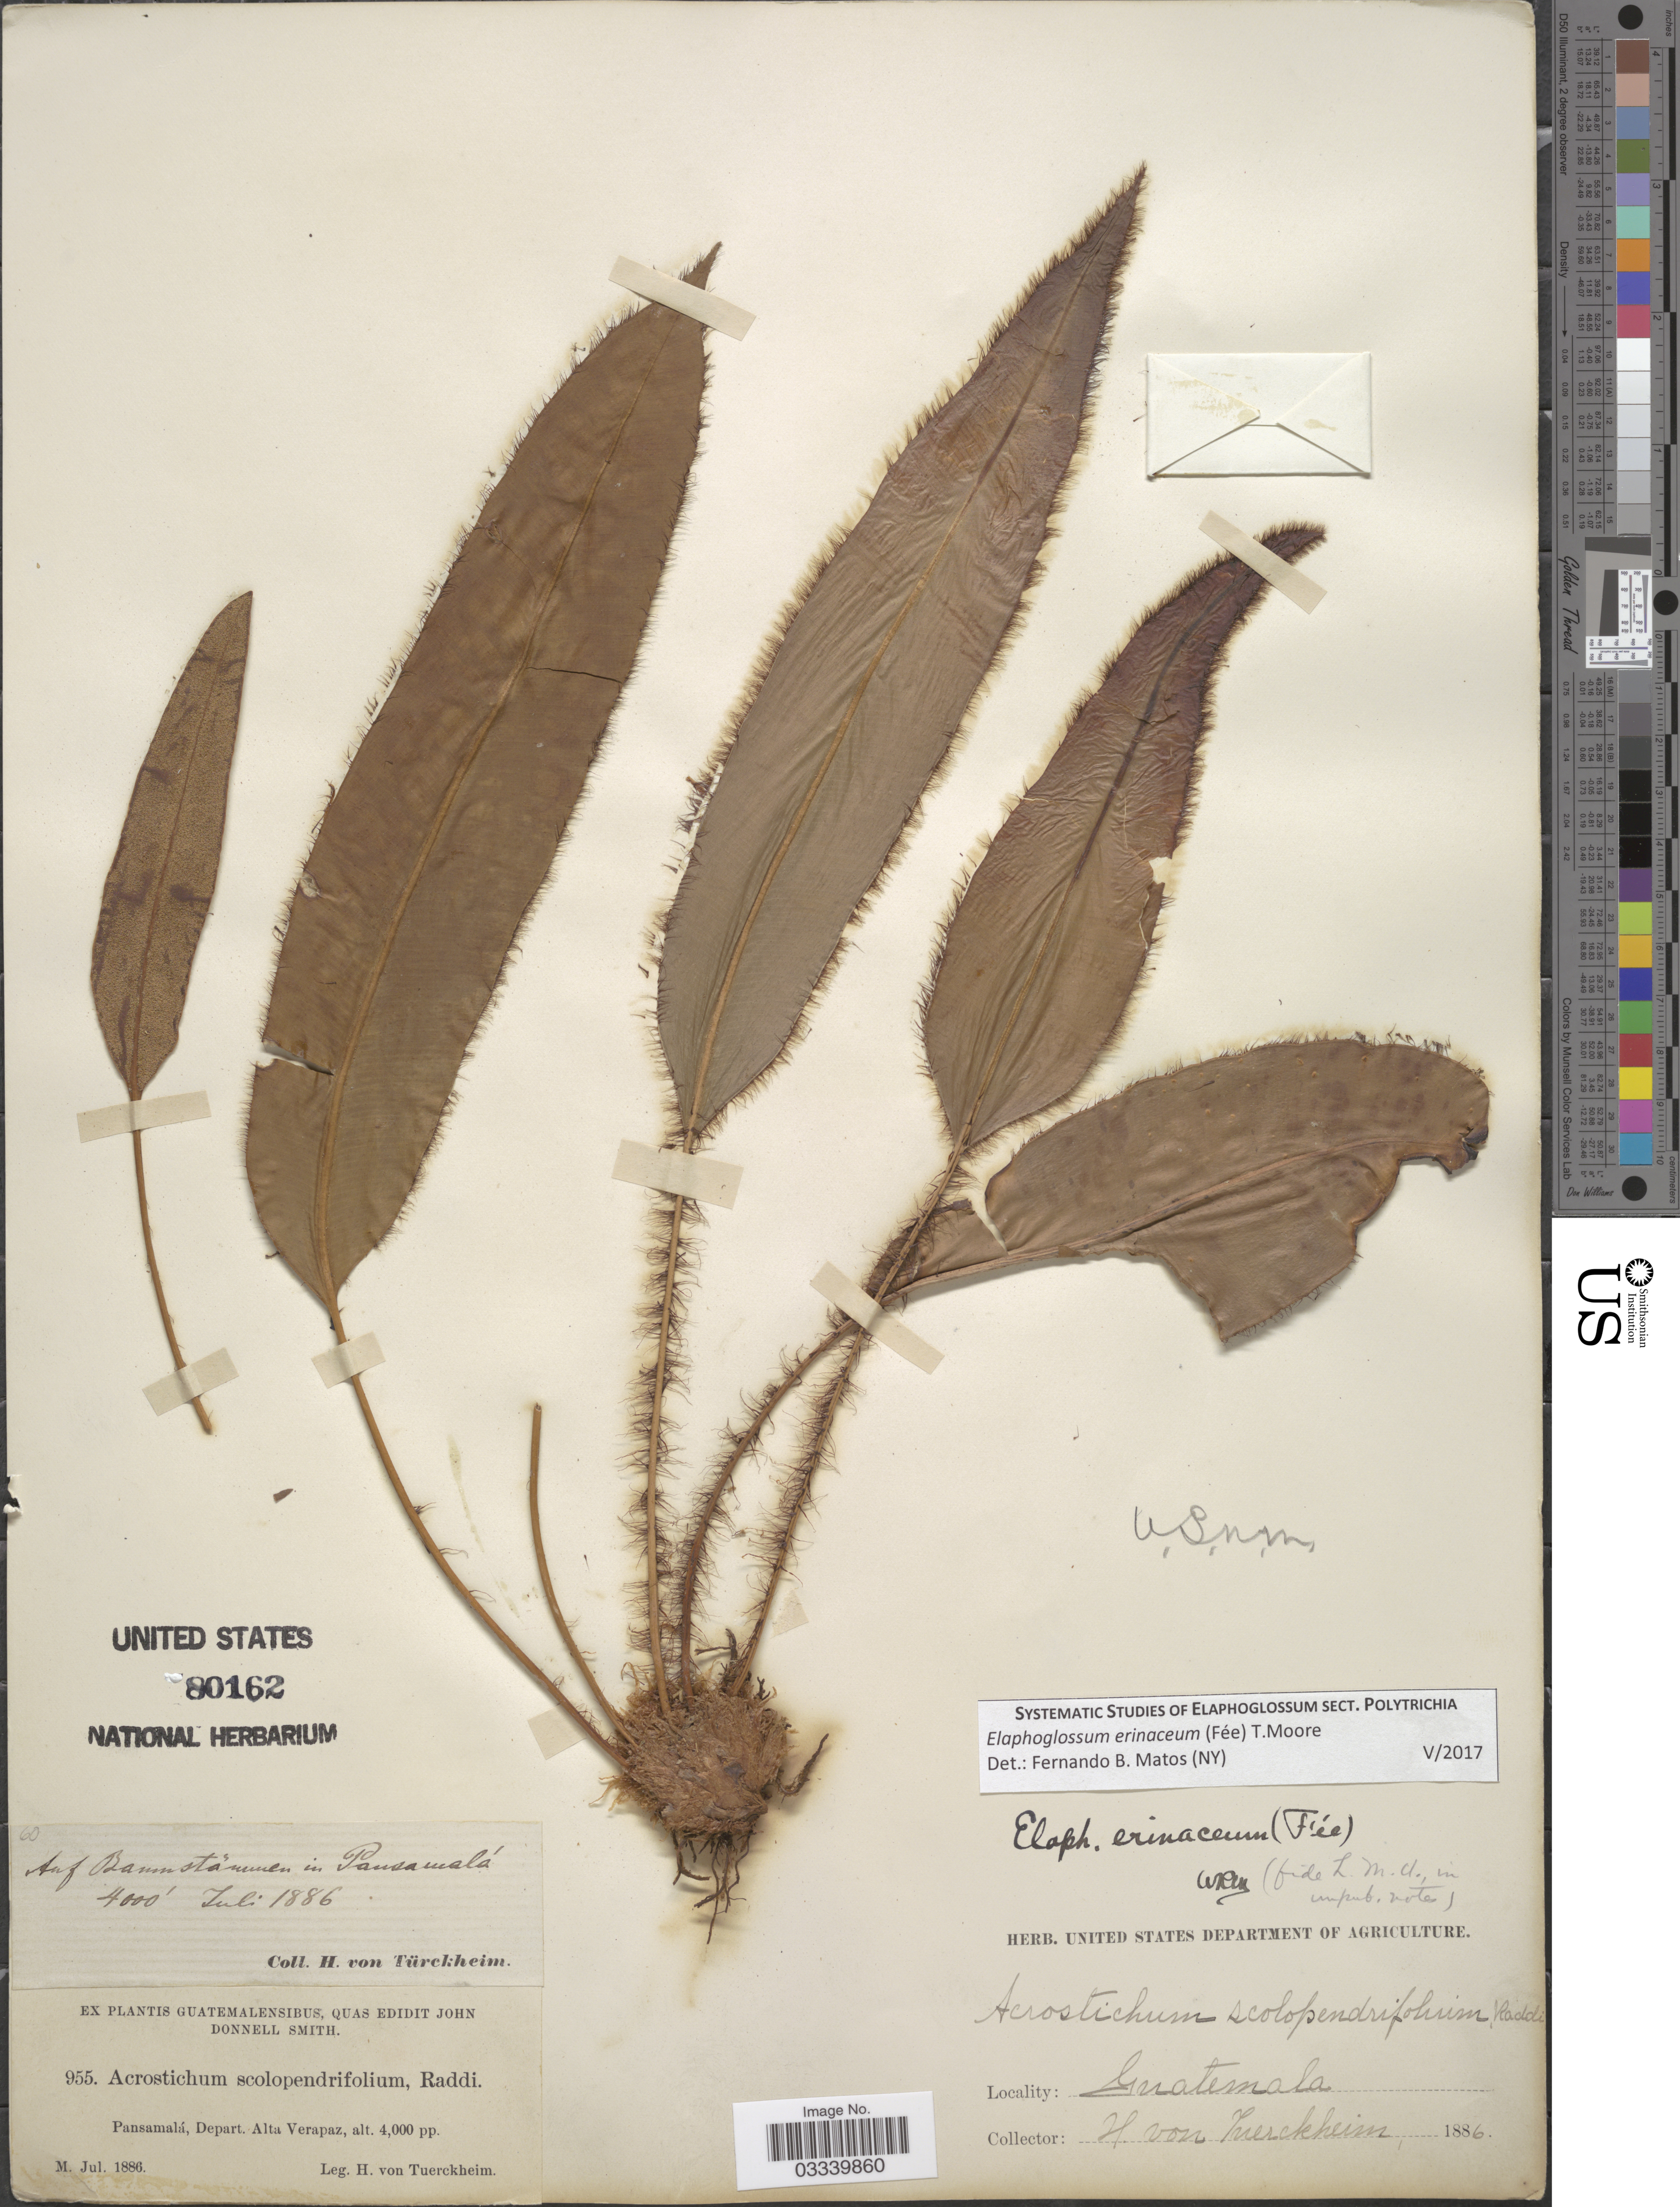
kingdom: Plantae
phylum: Tracheophyta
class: Polypodiopsida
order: Polypodiales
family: Dryopteridaceae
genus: Elaphoglossum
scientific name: Elaphoglossum erinaceum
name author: (Fée) T. Moore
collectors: H. von Türckheim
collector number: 955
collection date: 1886-07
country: Guatemala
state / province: Alta Verapaz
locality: Pansamalá, Depart. Alta Verapaz.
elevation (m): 1219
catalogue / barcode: US 80162